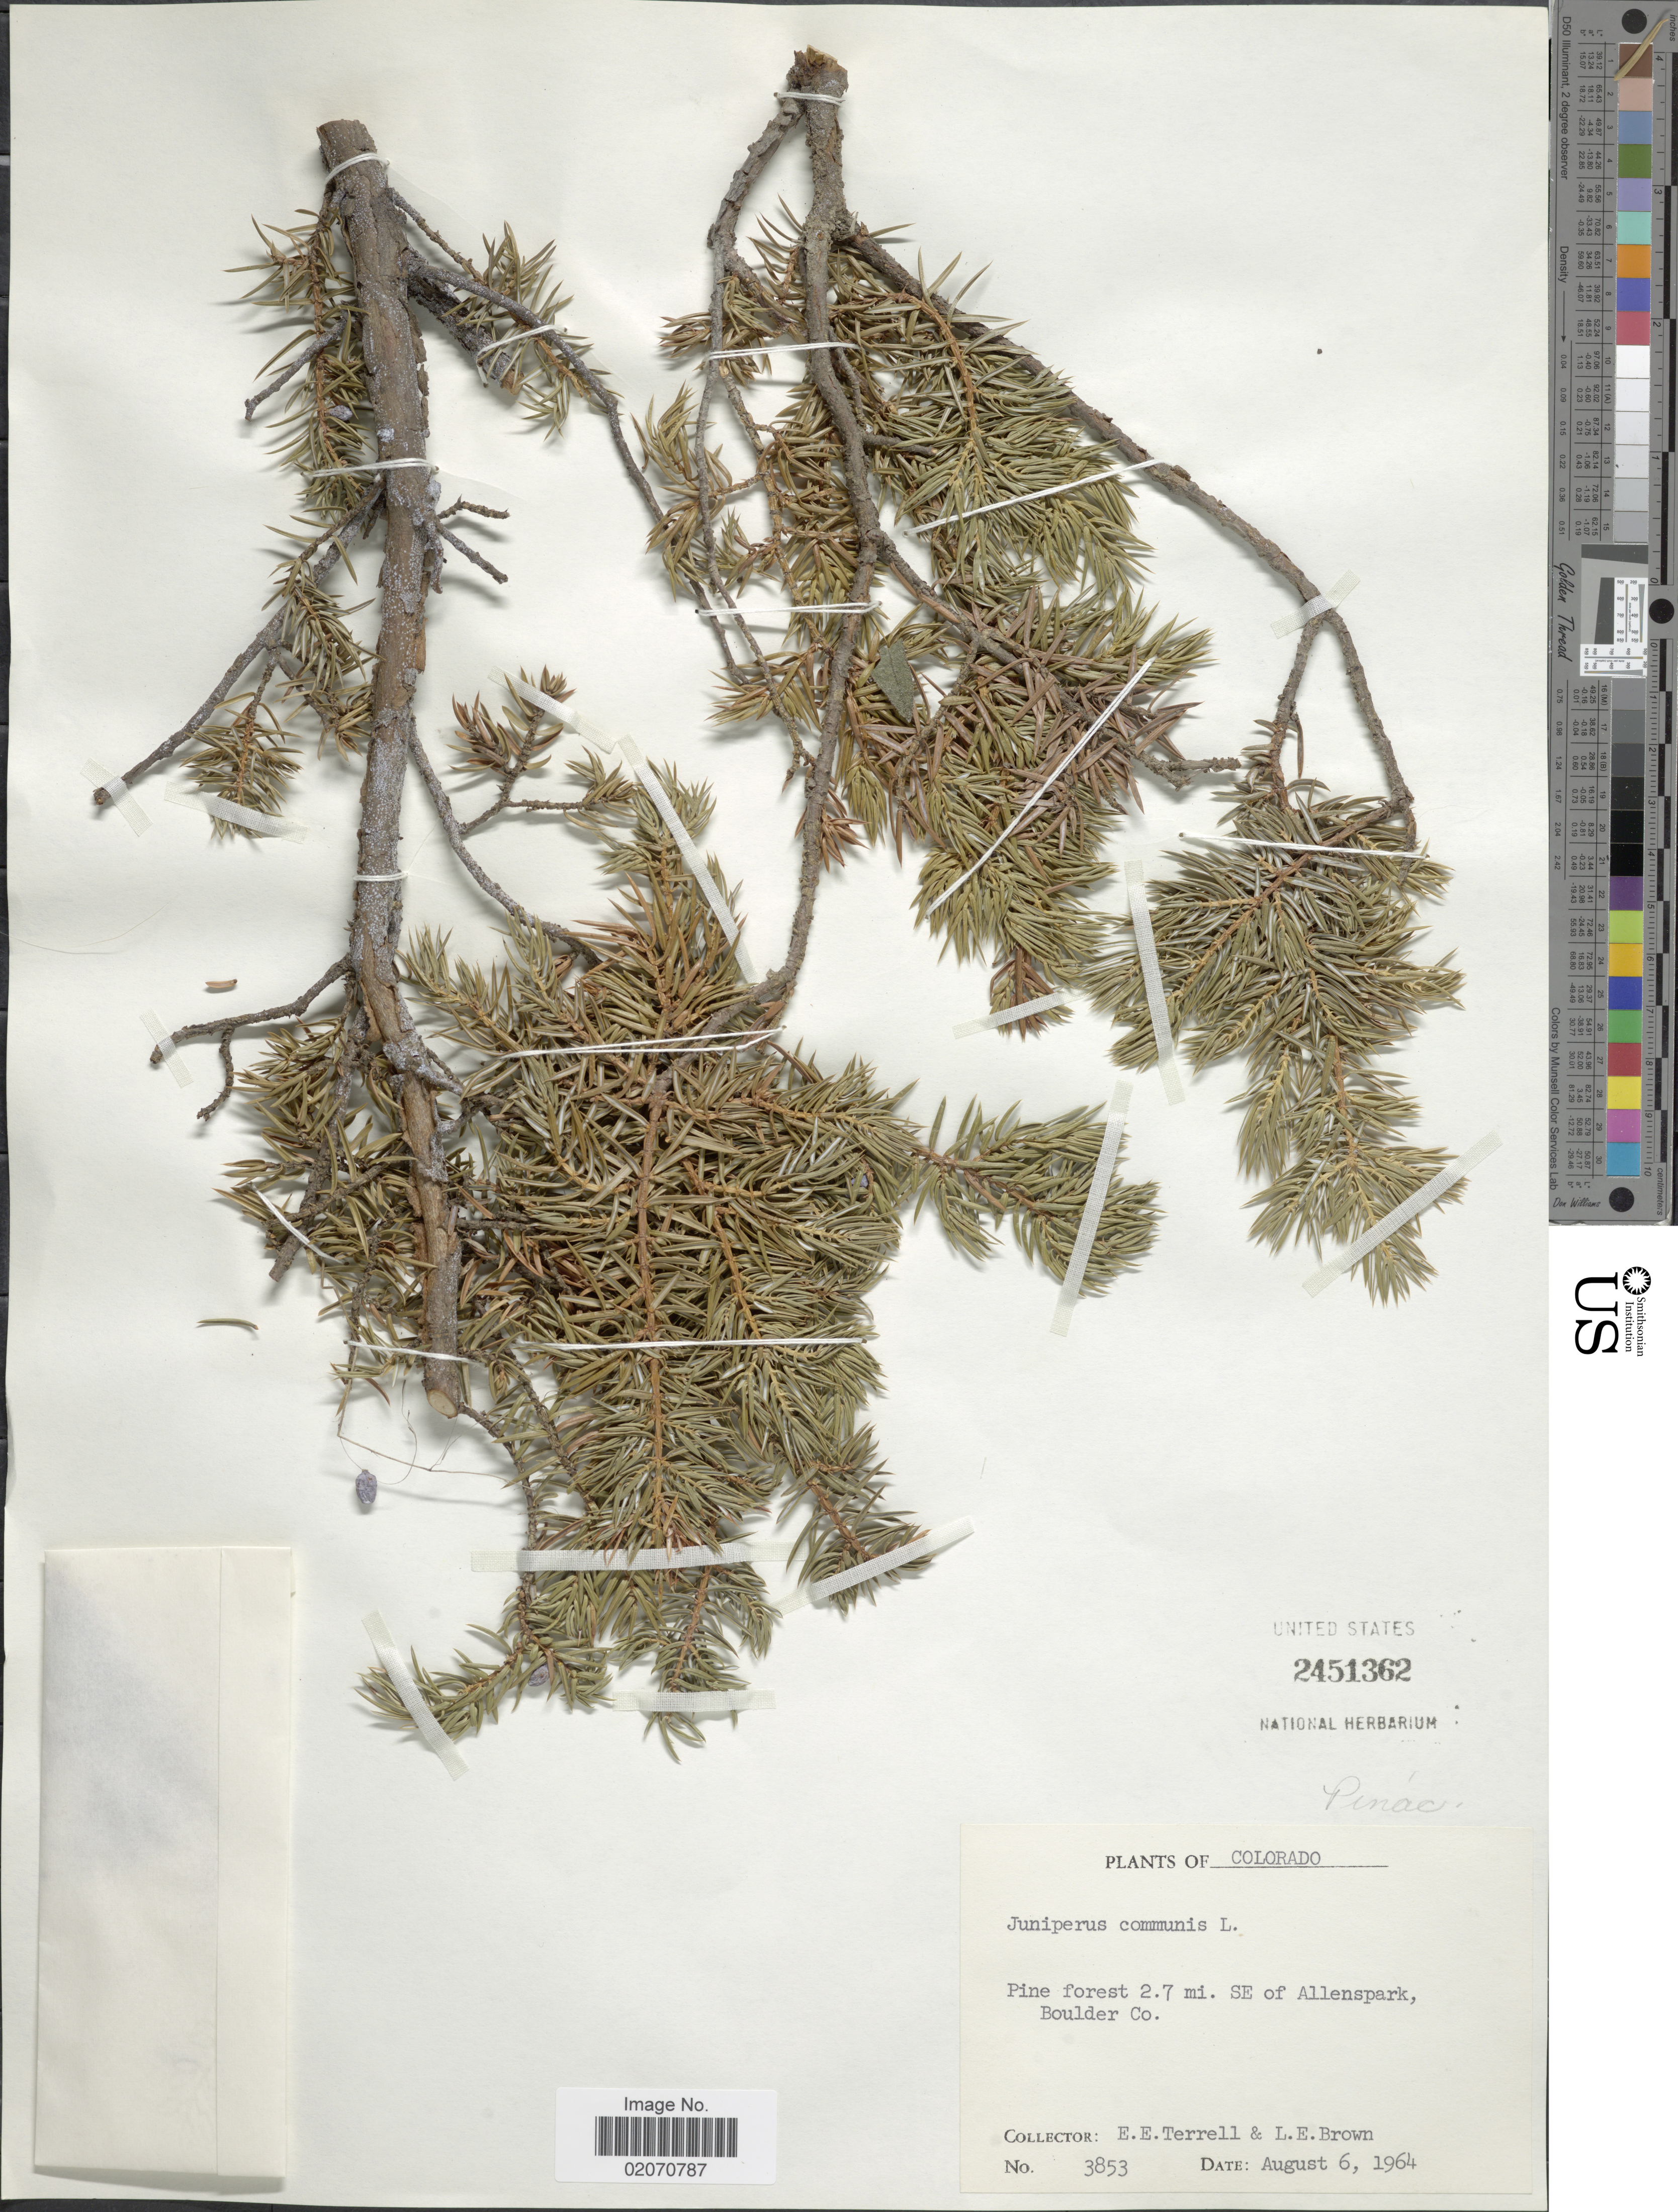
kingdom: Plantae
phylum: Tracheophyta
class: Pinopsida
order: Pinales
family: Cupressaceae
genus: Juniperus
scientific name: Juniperus communis subsp. nana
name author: (Willd.) Syme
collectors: E. E. Terrell & L. E. Brown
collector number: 3853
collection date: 1964-08-06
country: United States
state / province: Colorado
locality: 2.7 mi. SE of Allenspark, Boulder Co.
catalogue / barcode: US 2451362